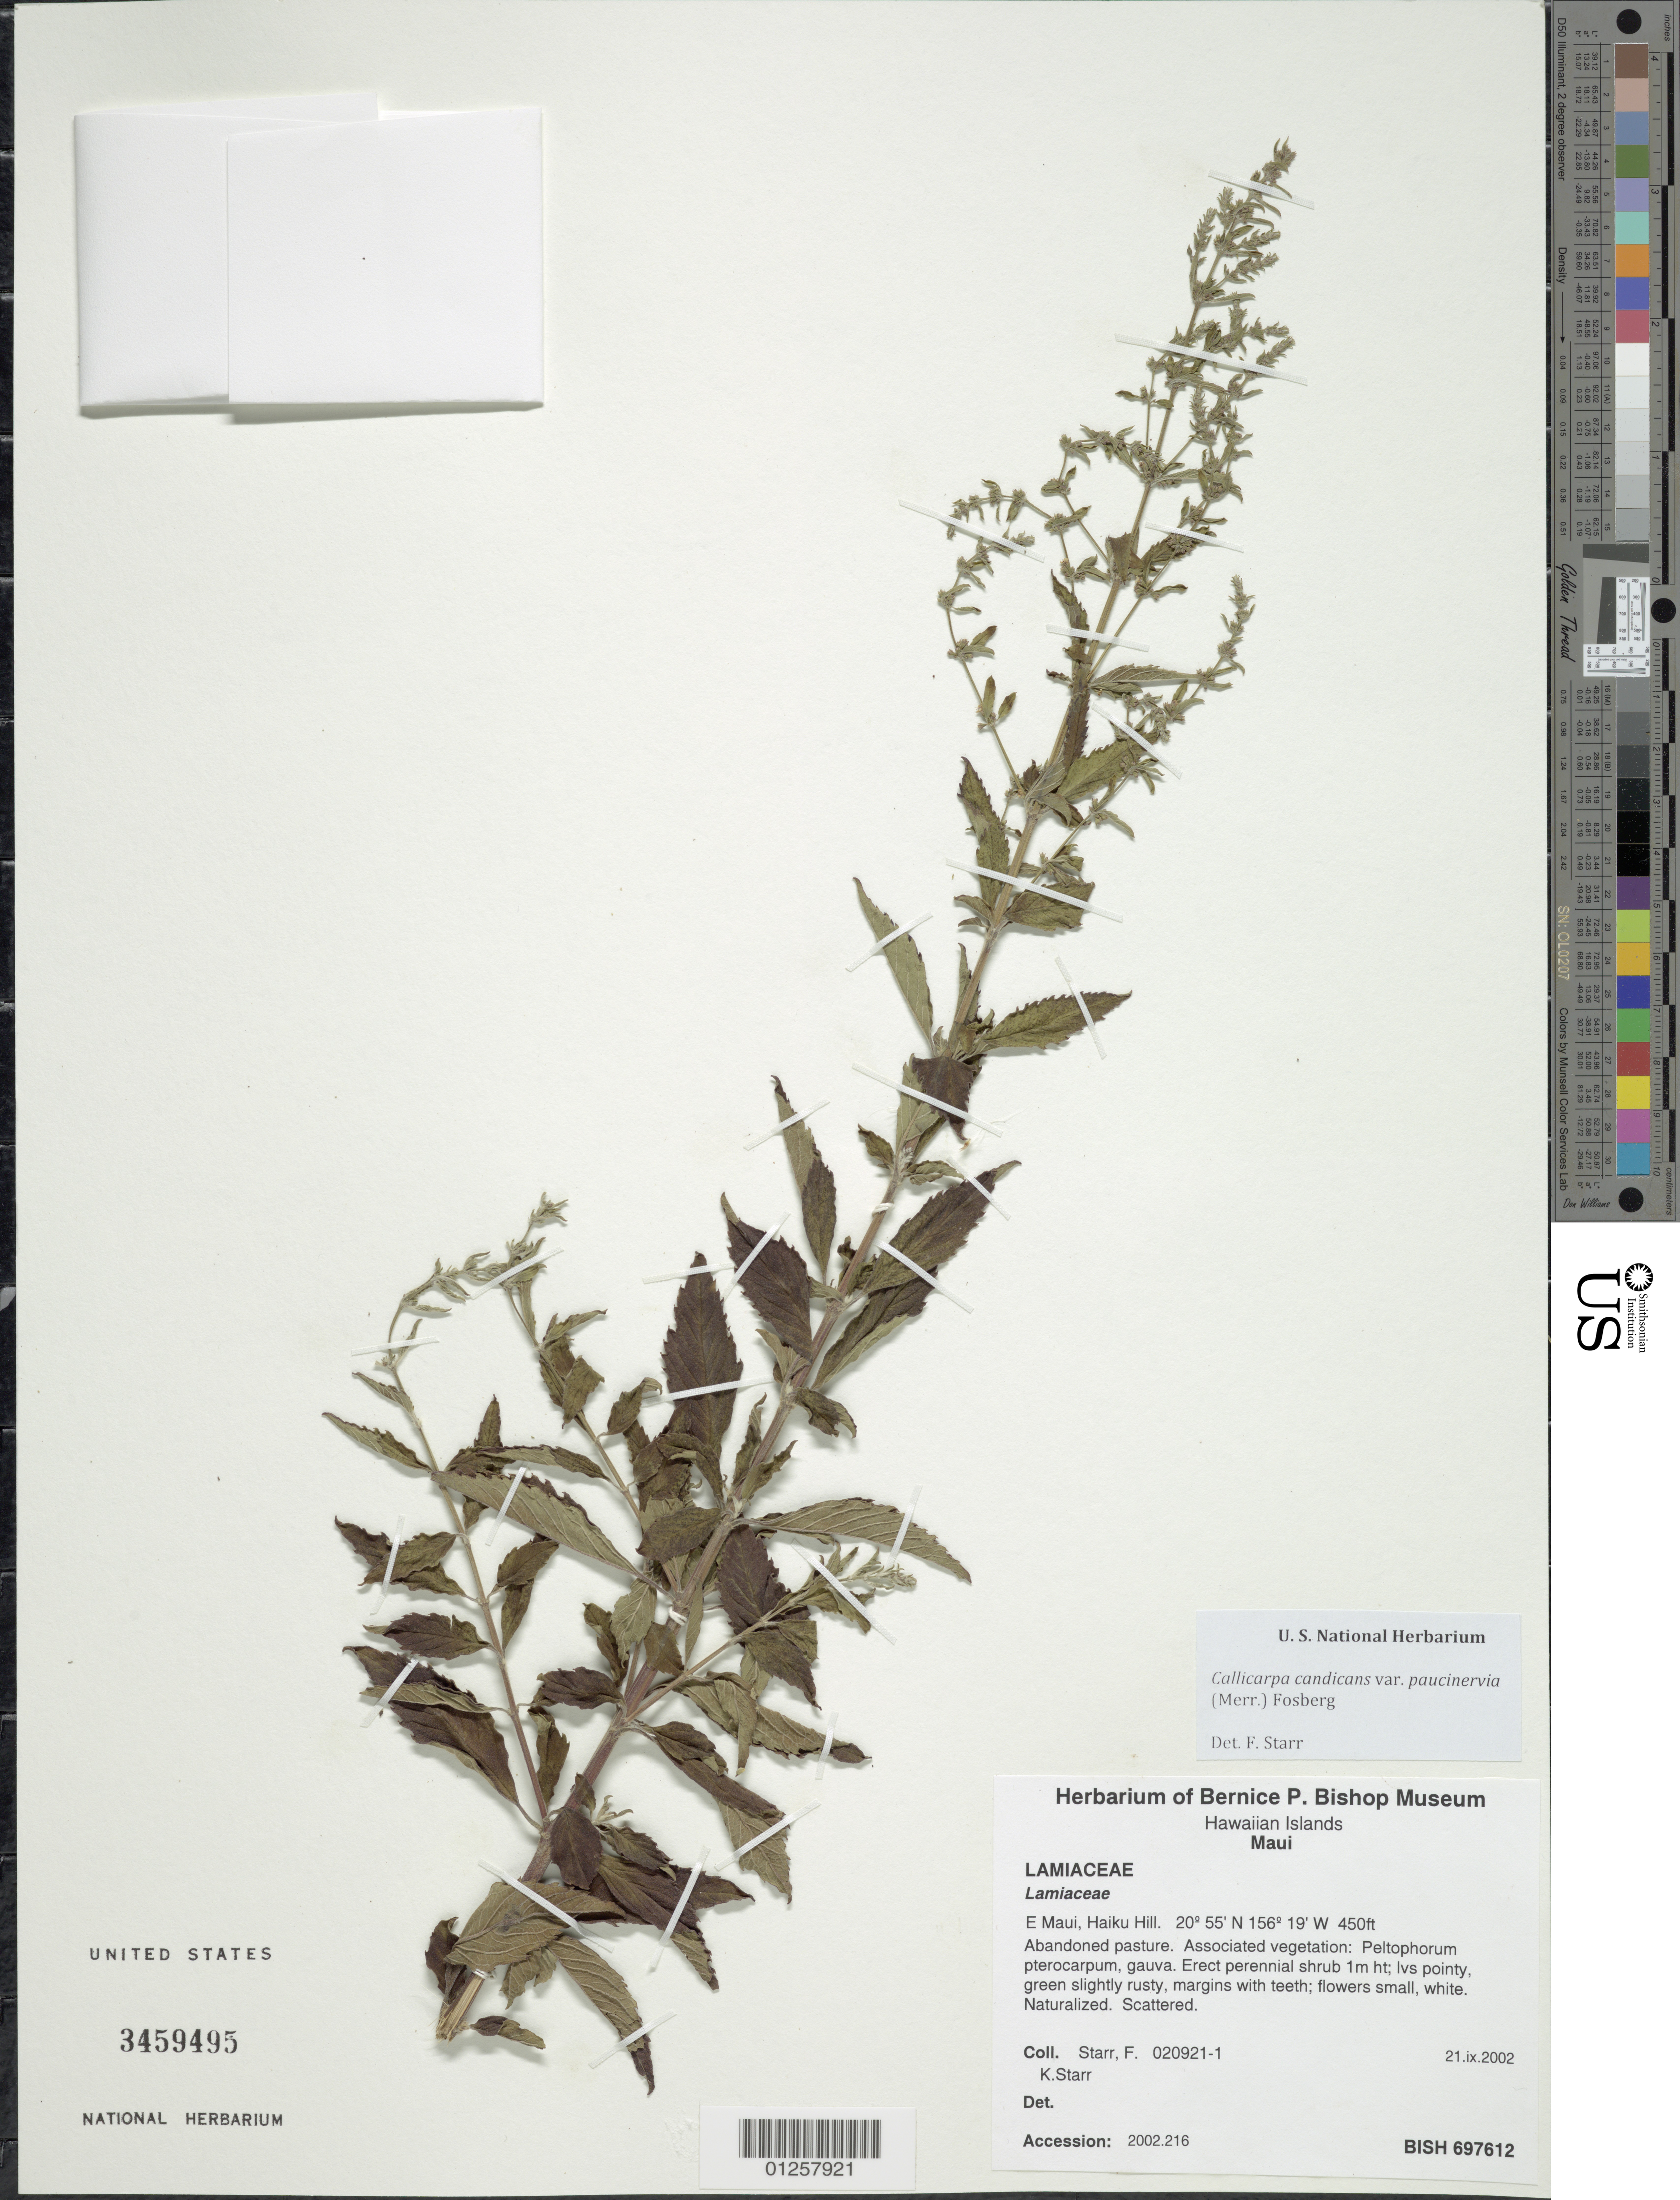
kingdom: Plantae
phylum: Tracheophyta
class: Magnoliopsida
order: Lamiales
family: Lamiaceae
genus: Callicarpa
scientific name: Callicarpa candicans var. paucinervia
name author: (Merr.) Fosberg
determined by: Starr, F.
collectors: F. Starr & K. Starr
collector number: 020921-1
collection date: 2002-09-21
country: United States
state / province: Hawaii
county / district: Maui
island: Maui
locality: E Maui, Haiku Hill.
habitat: Abandoned pasture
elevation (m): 137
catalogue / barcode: US 3459495